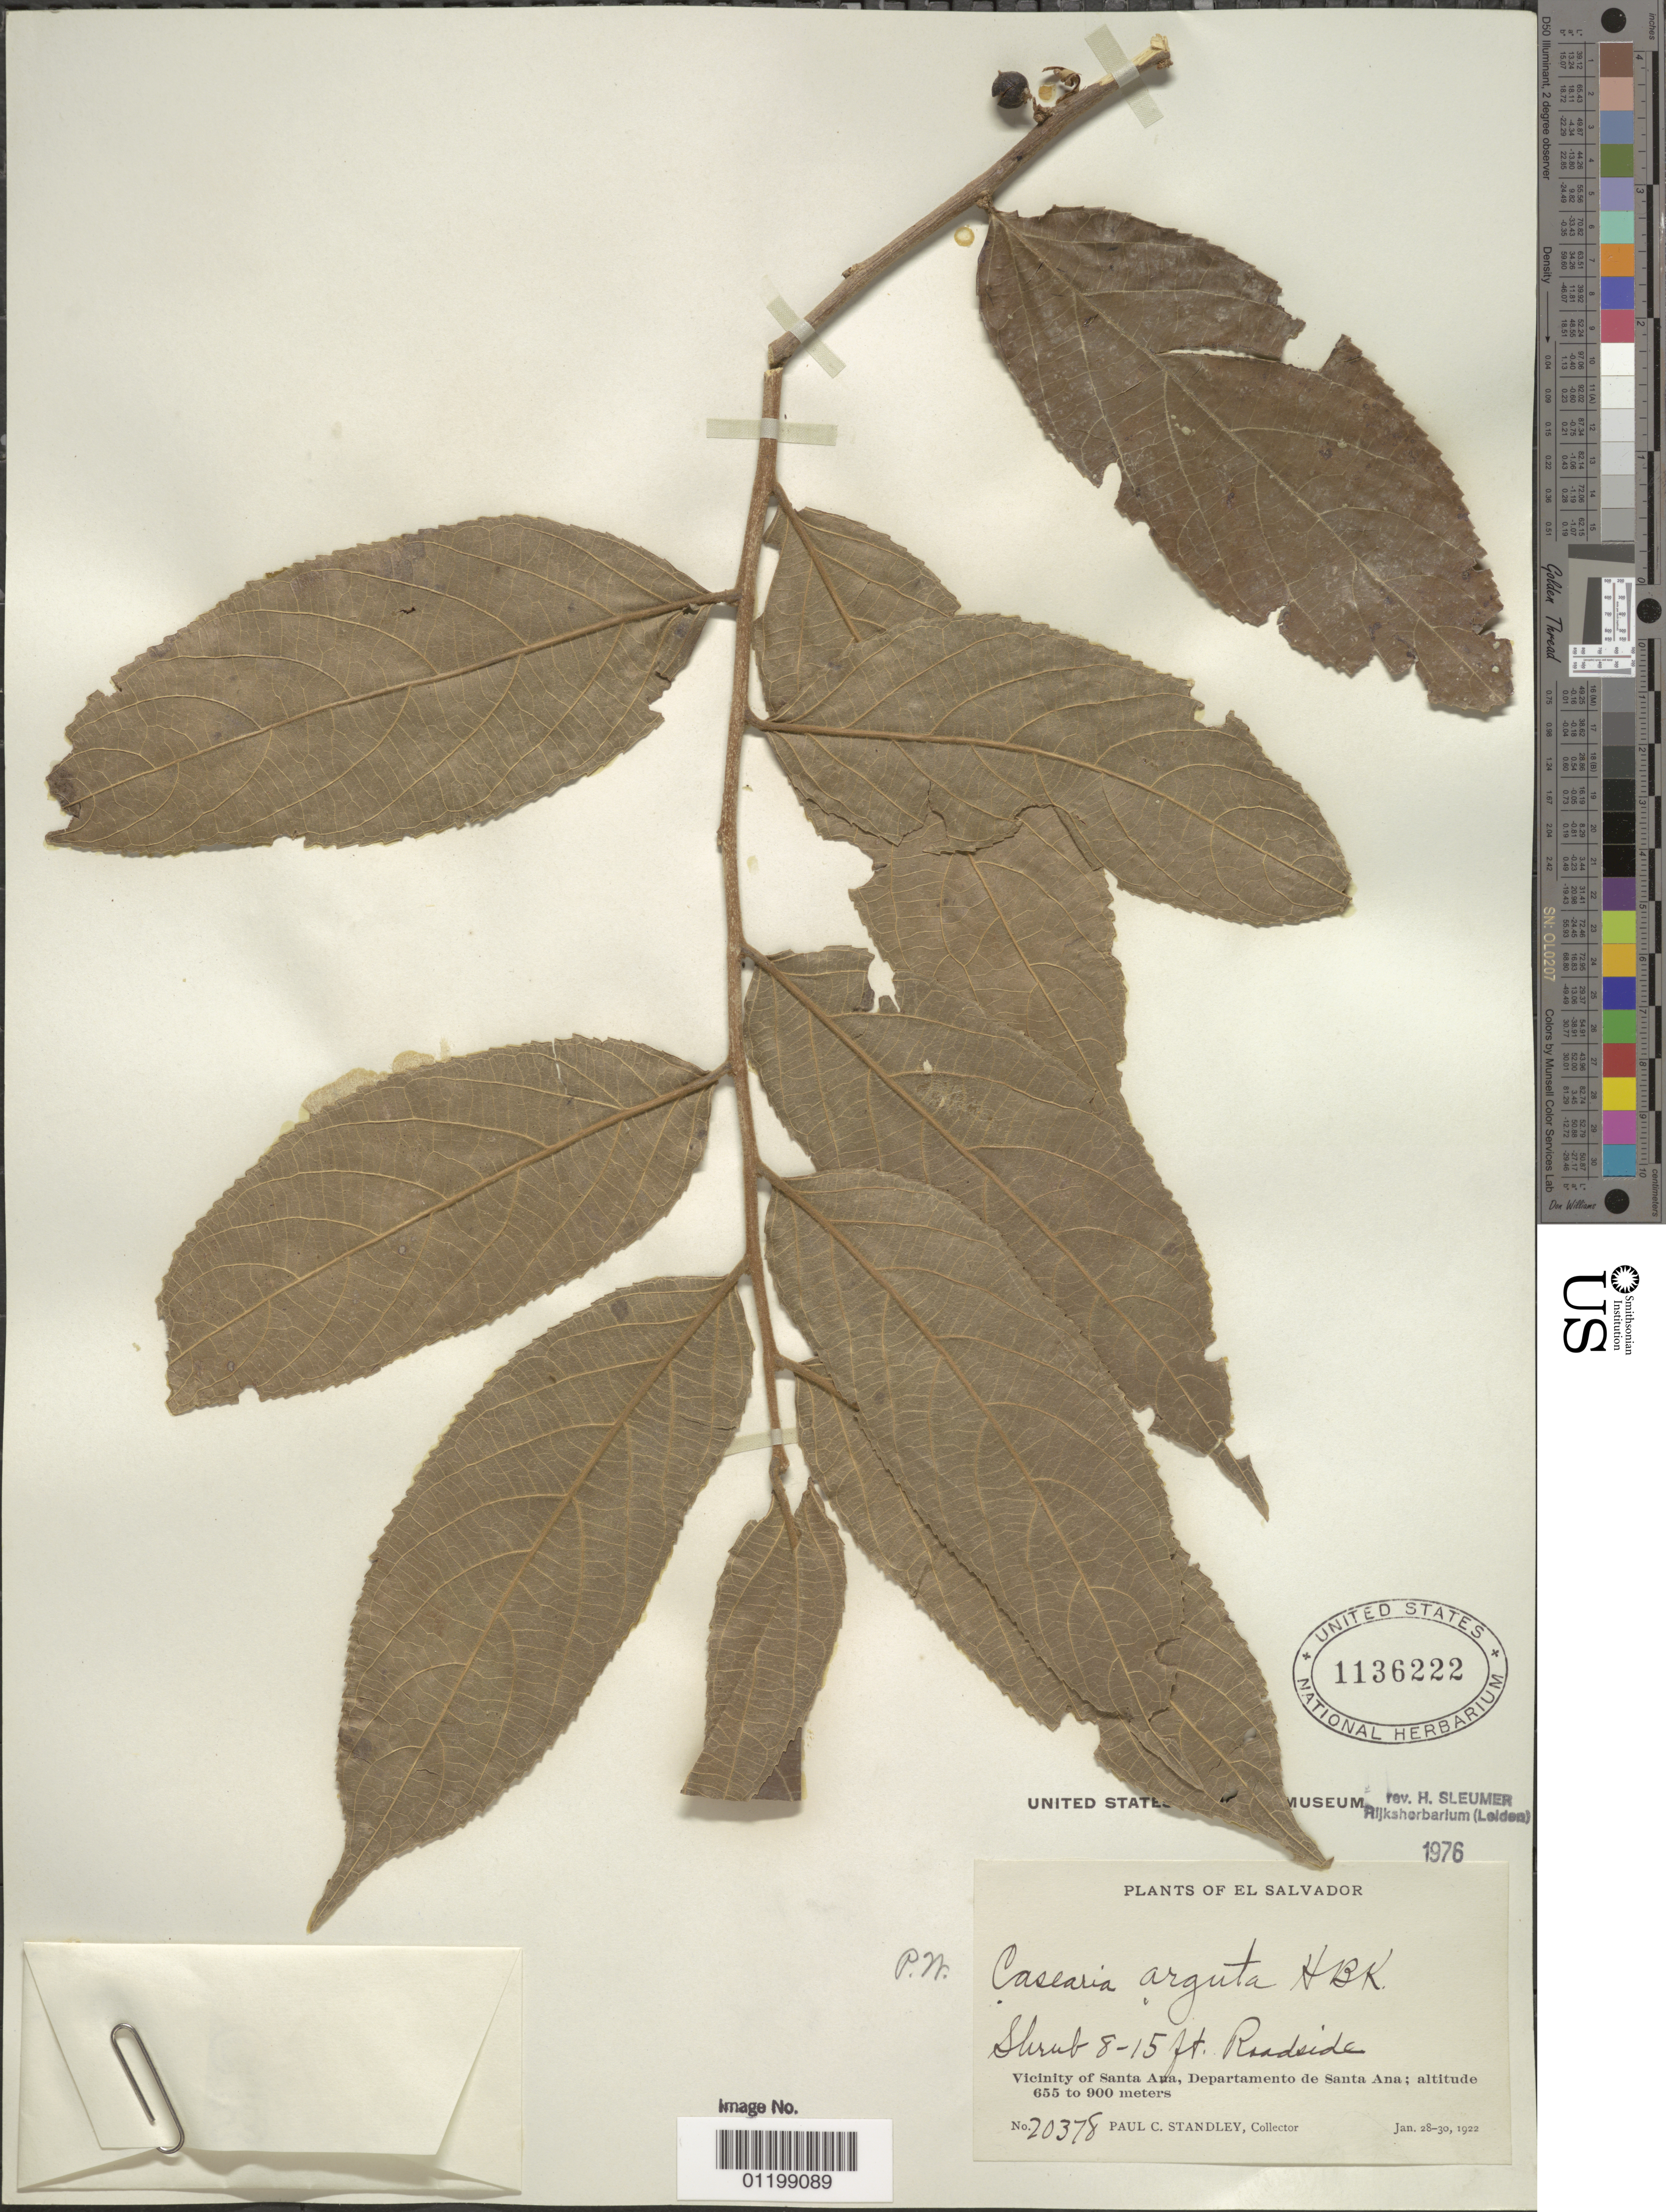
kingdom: Plantae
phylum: Tracheophyta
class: Magnoliopsida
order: Malpighiales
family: Salicaceae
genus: Casearia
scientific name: Casearia arguta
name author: Kunth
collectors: P. C. Standley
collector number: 20378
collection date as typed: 28 Jan 1922 to 30 Jan 1922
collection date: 1922-01-28/1922-01-30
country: El Salvador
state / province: Santa Ana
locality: Vicinity of Santa Ana.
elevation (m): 655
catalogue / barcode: US 1136222